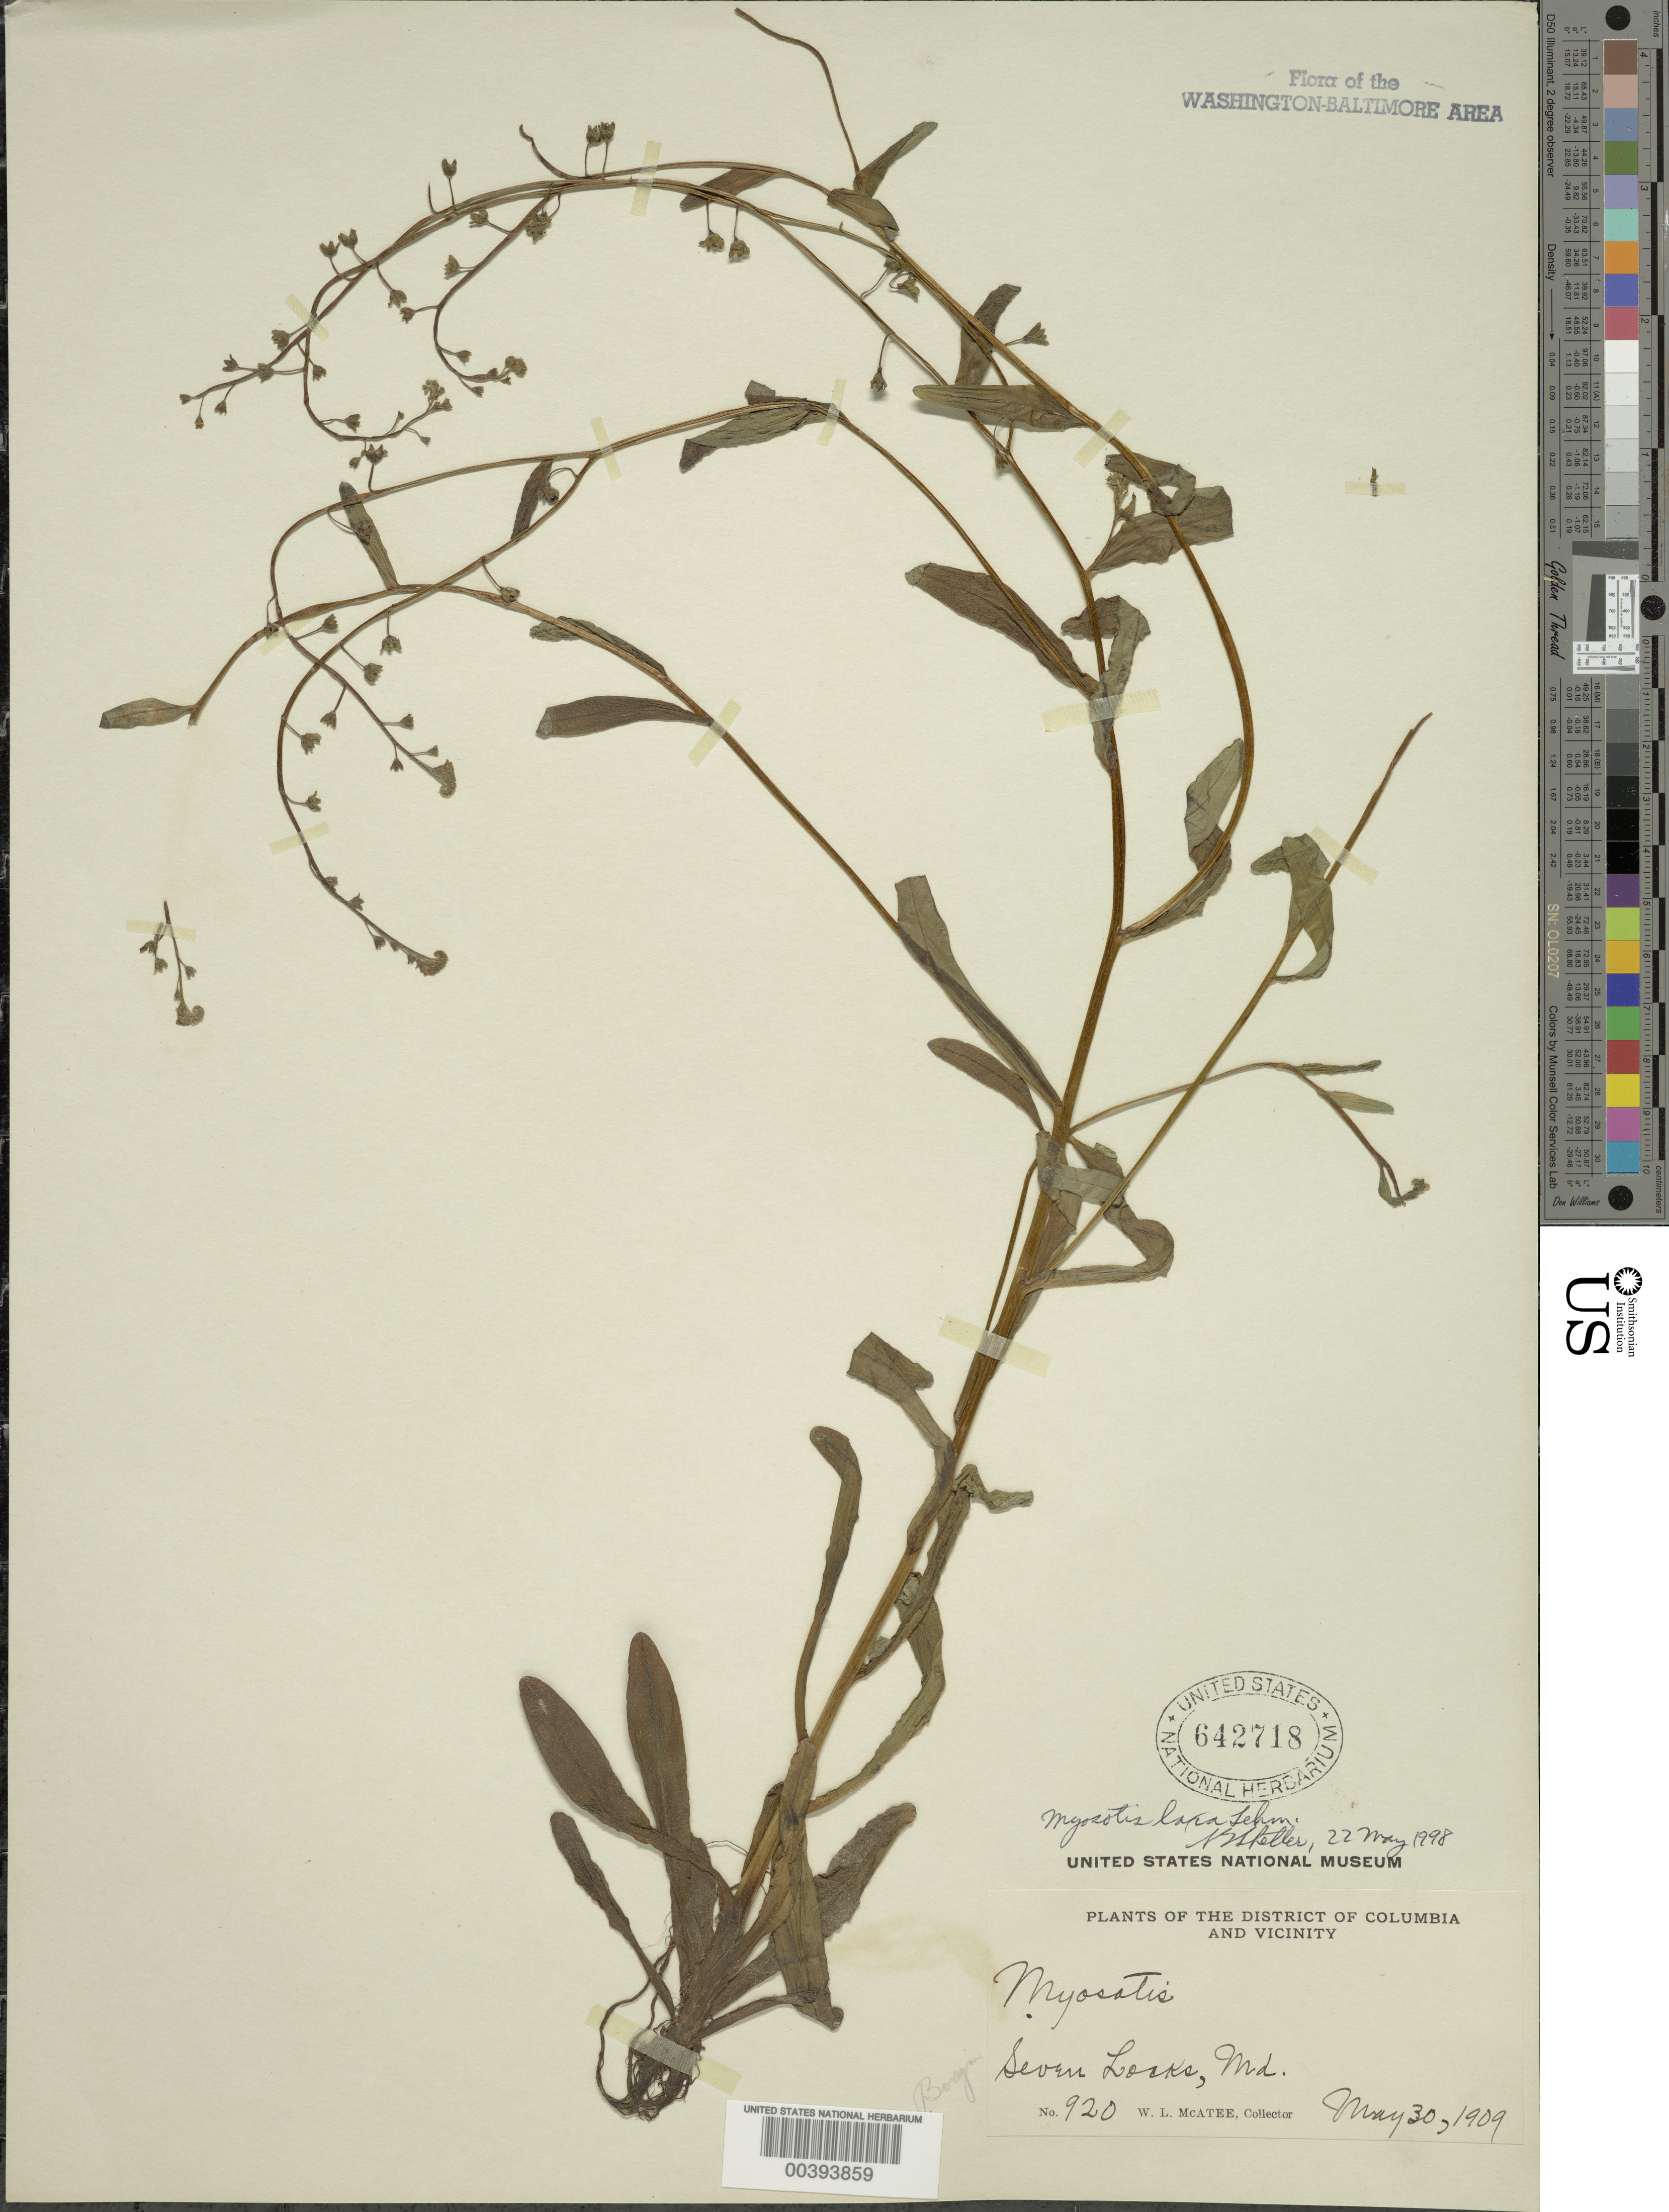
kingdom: Plantae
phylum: Tracheophyta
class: Magnoliopsida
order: Boraginales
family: Boraginaceae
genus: Myosotis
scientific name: Myosotis laxa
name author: F. Lehm.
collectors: W. McAtee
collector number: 920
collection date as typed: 30 May 1909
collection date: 1909-05-30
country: United States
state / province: Maryland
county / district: Montgomery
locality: Seven Locks C. & O. Canal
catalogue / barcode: US 642718